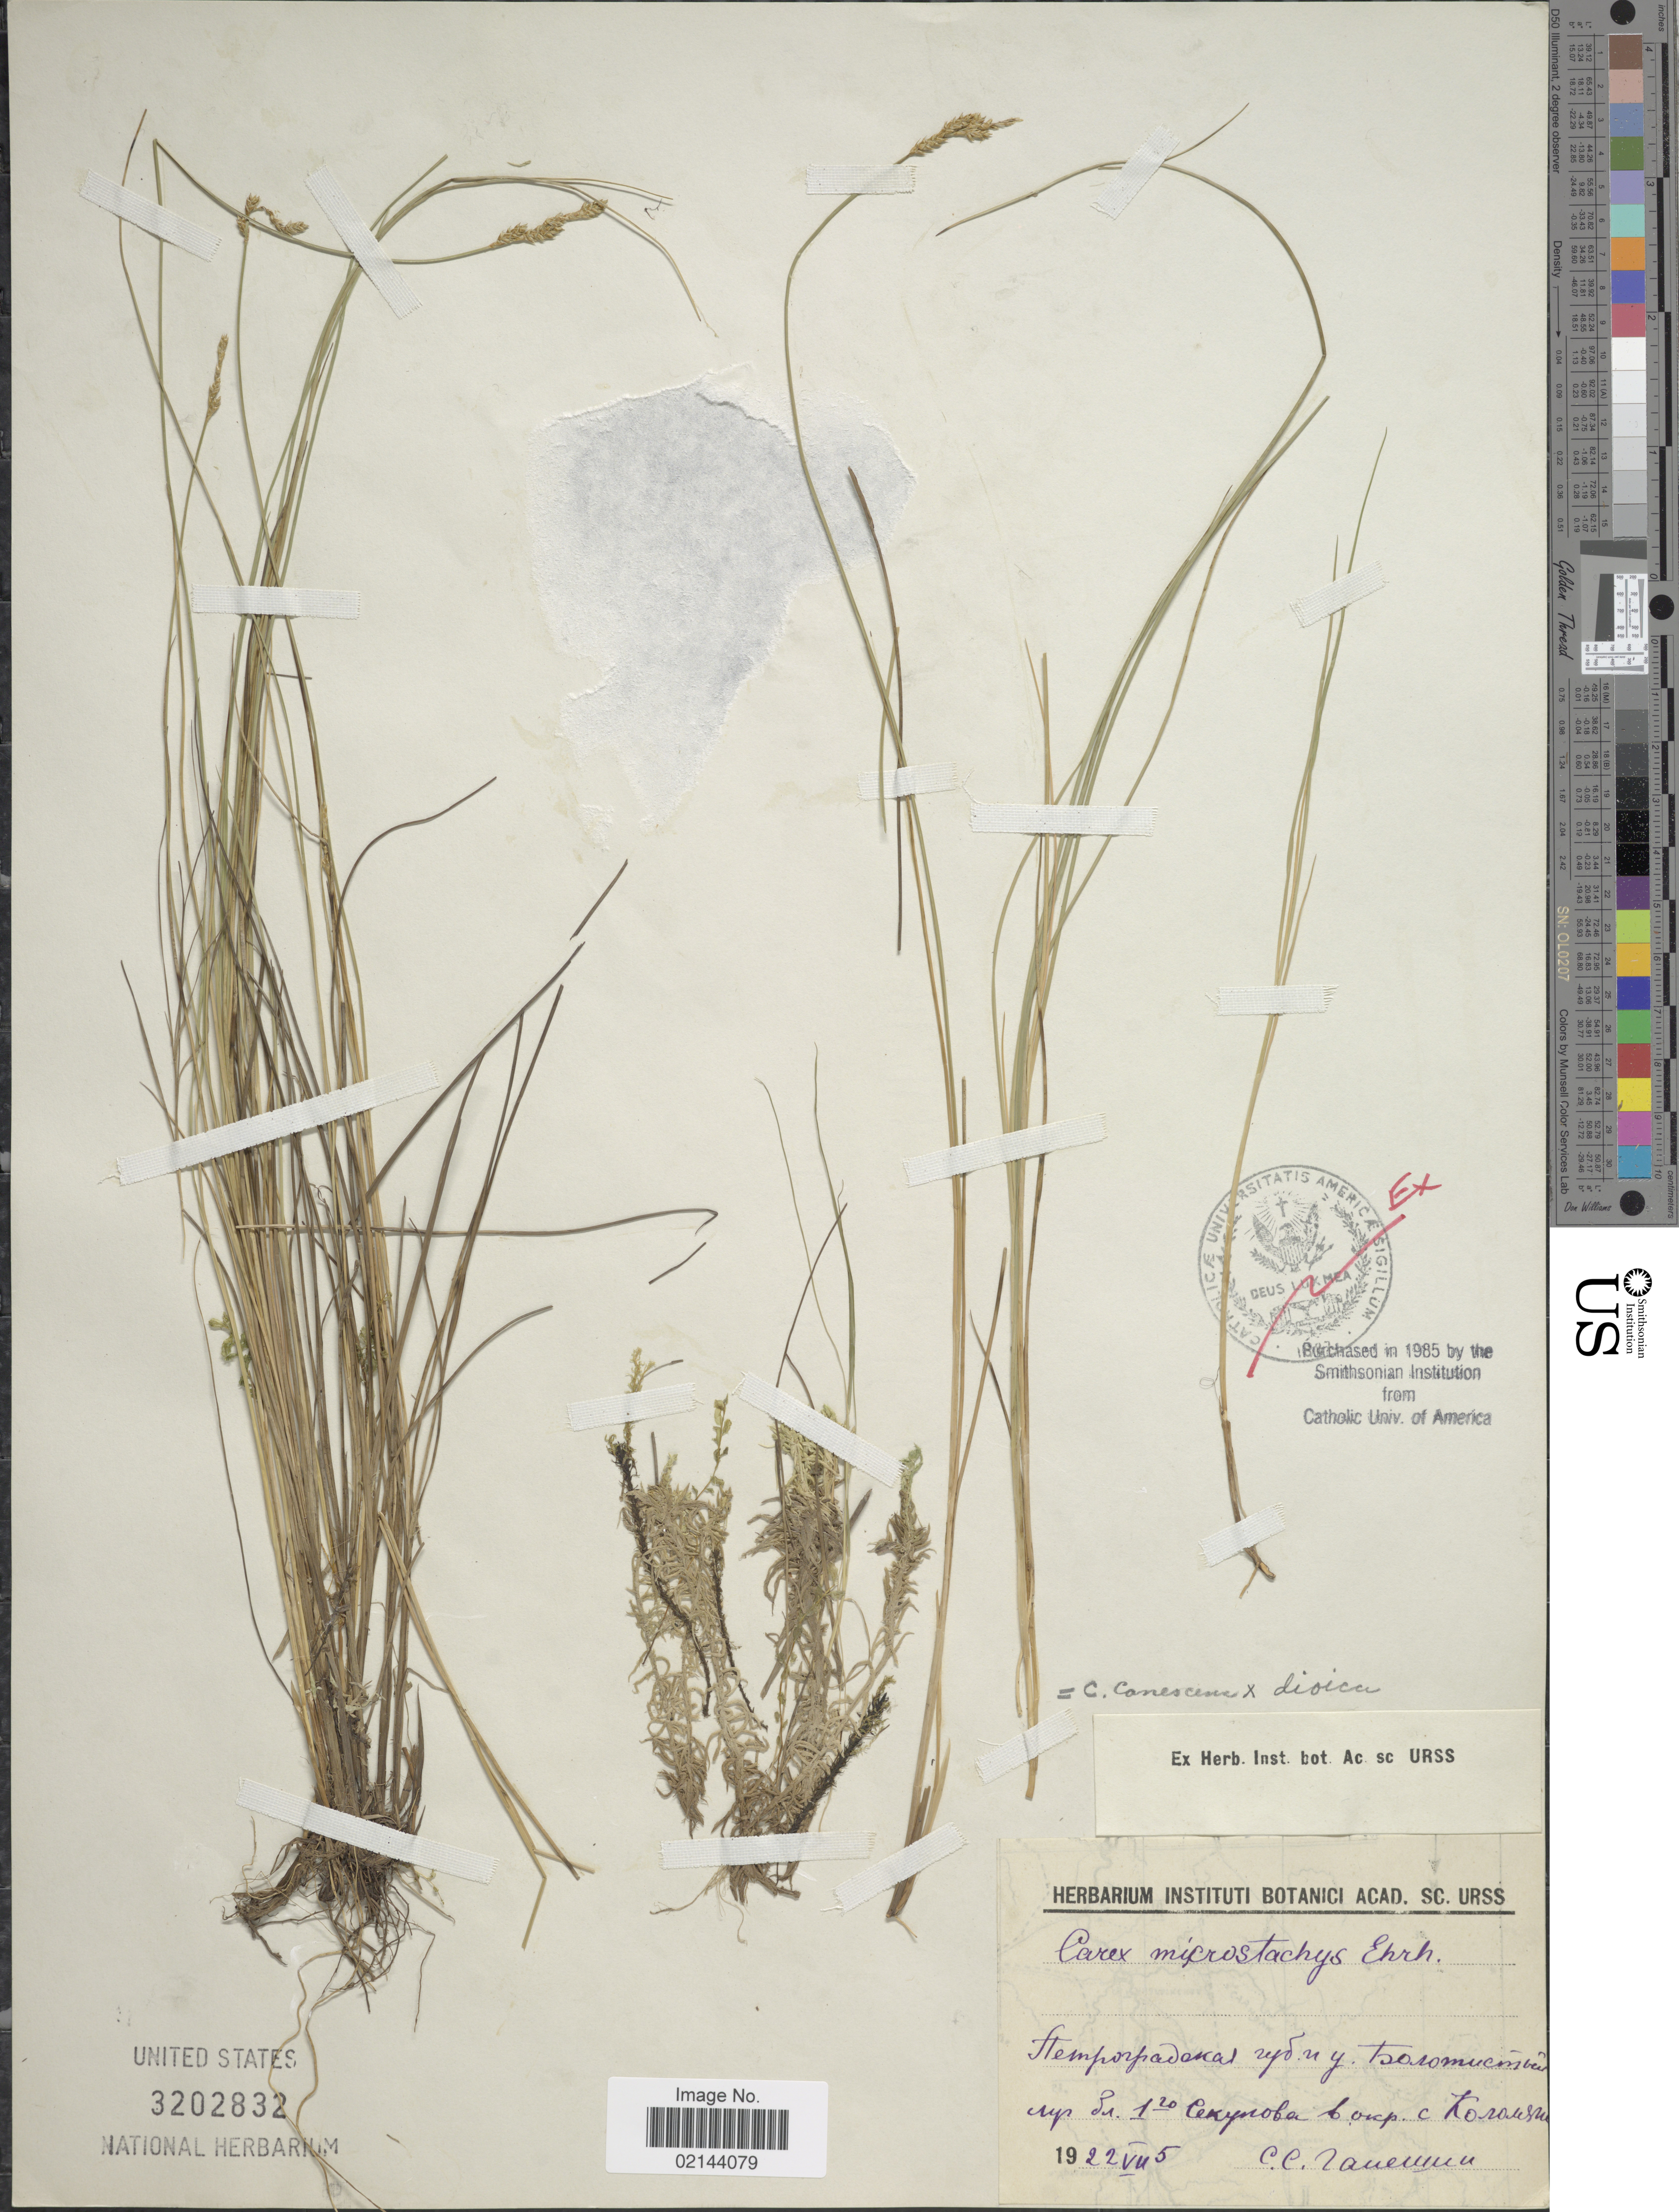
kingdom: Plantae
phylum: Tracheophyta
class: Liliopsida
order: Poales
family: Cyperaceae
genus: Carex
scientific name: Carex canescens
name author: L.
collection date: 1922-07-05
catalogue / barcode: US 3202832